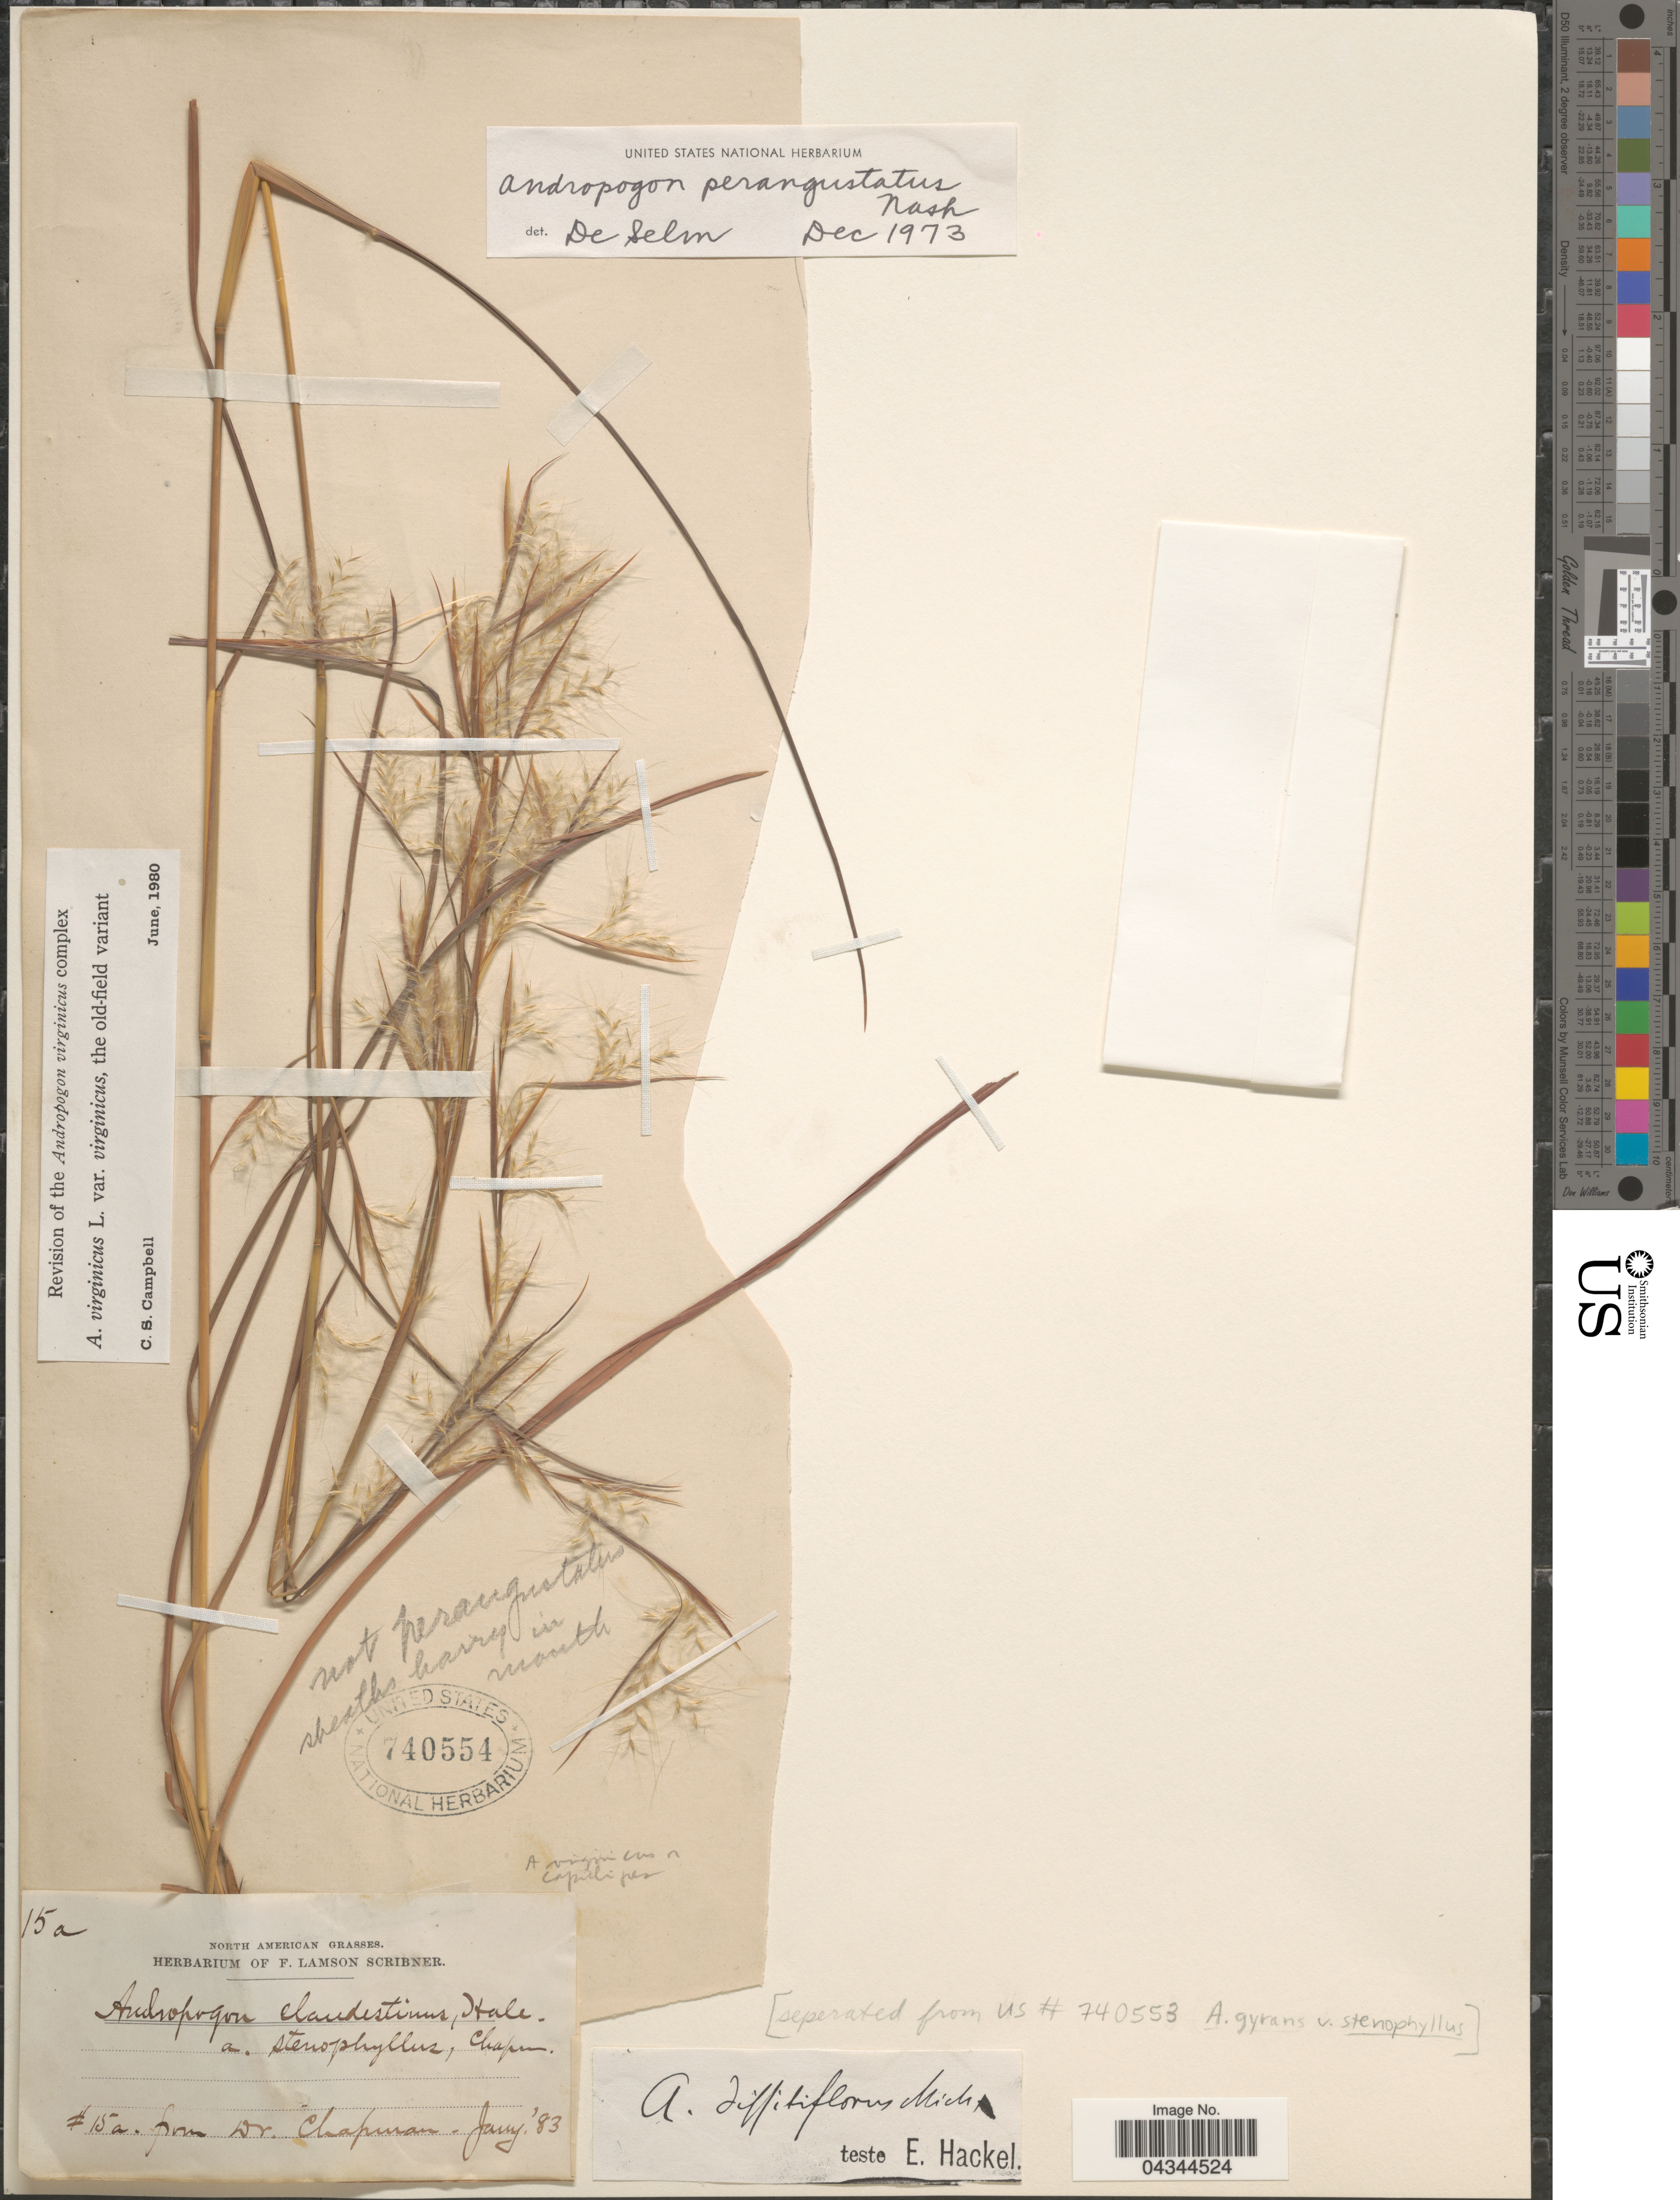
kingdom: Plantae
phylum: Tracheophyta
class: Liliopsida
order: Poales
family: Poaceae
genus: Andropogon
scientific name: Andropogon virginicus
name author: L.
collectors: ex herb. F. Lamson Scribner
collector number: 15a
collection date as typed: Transcribed d/m/y: /1/83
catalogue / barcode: US 740554